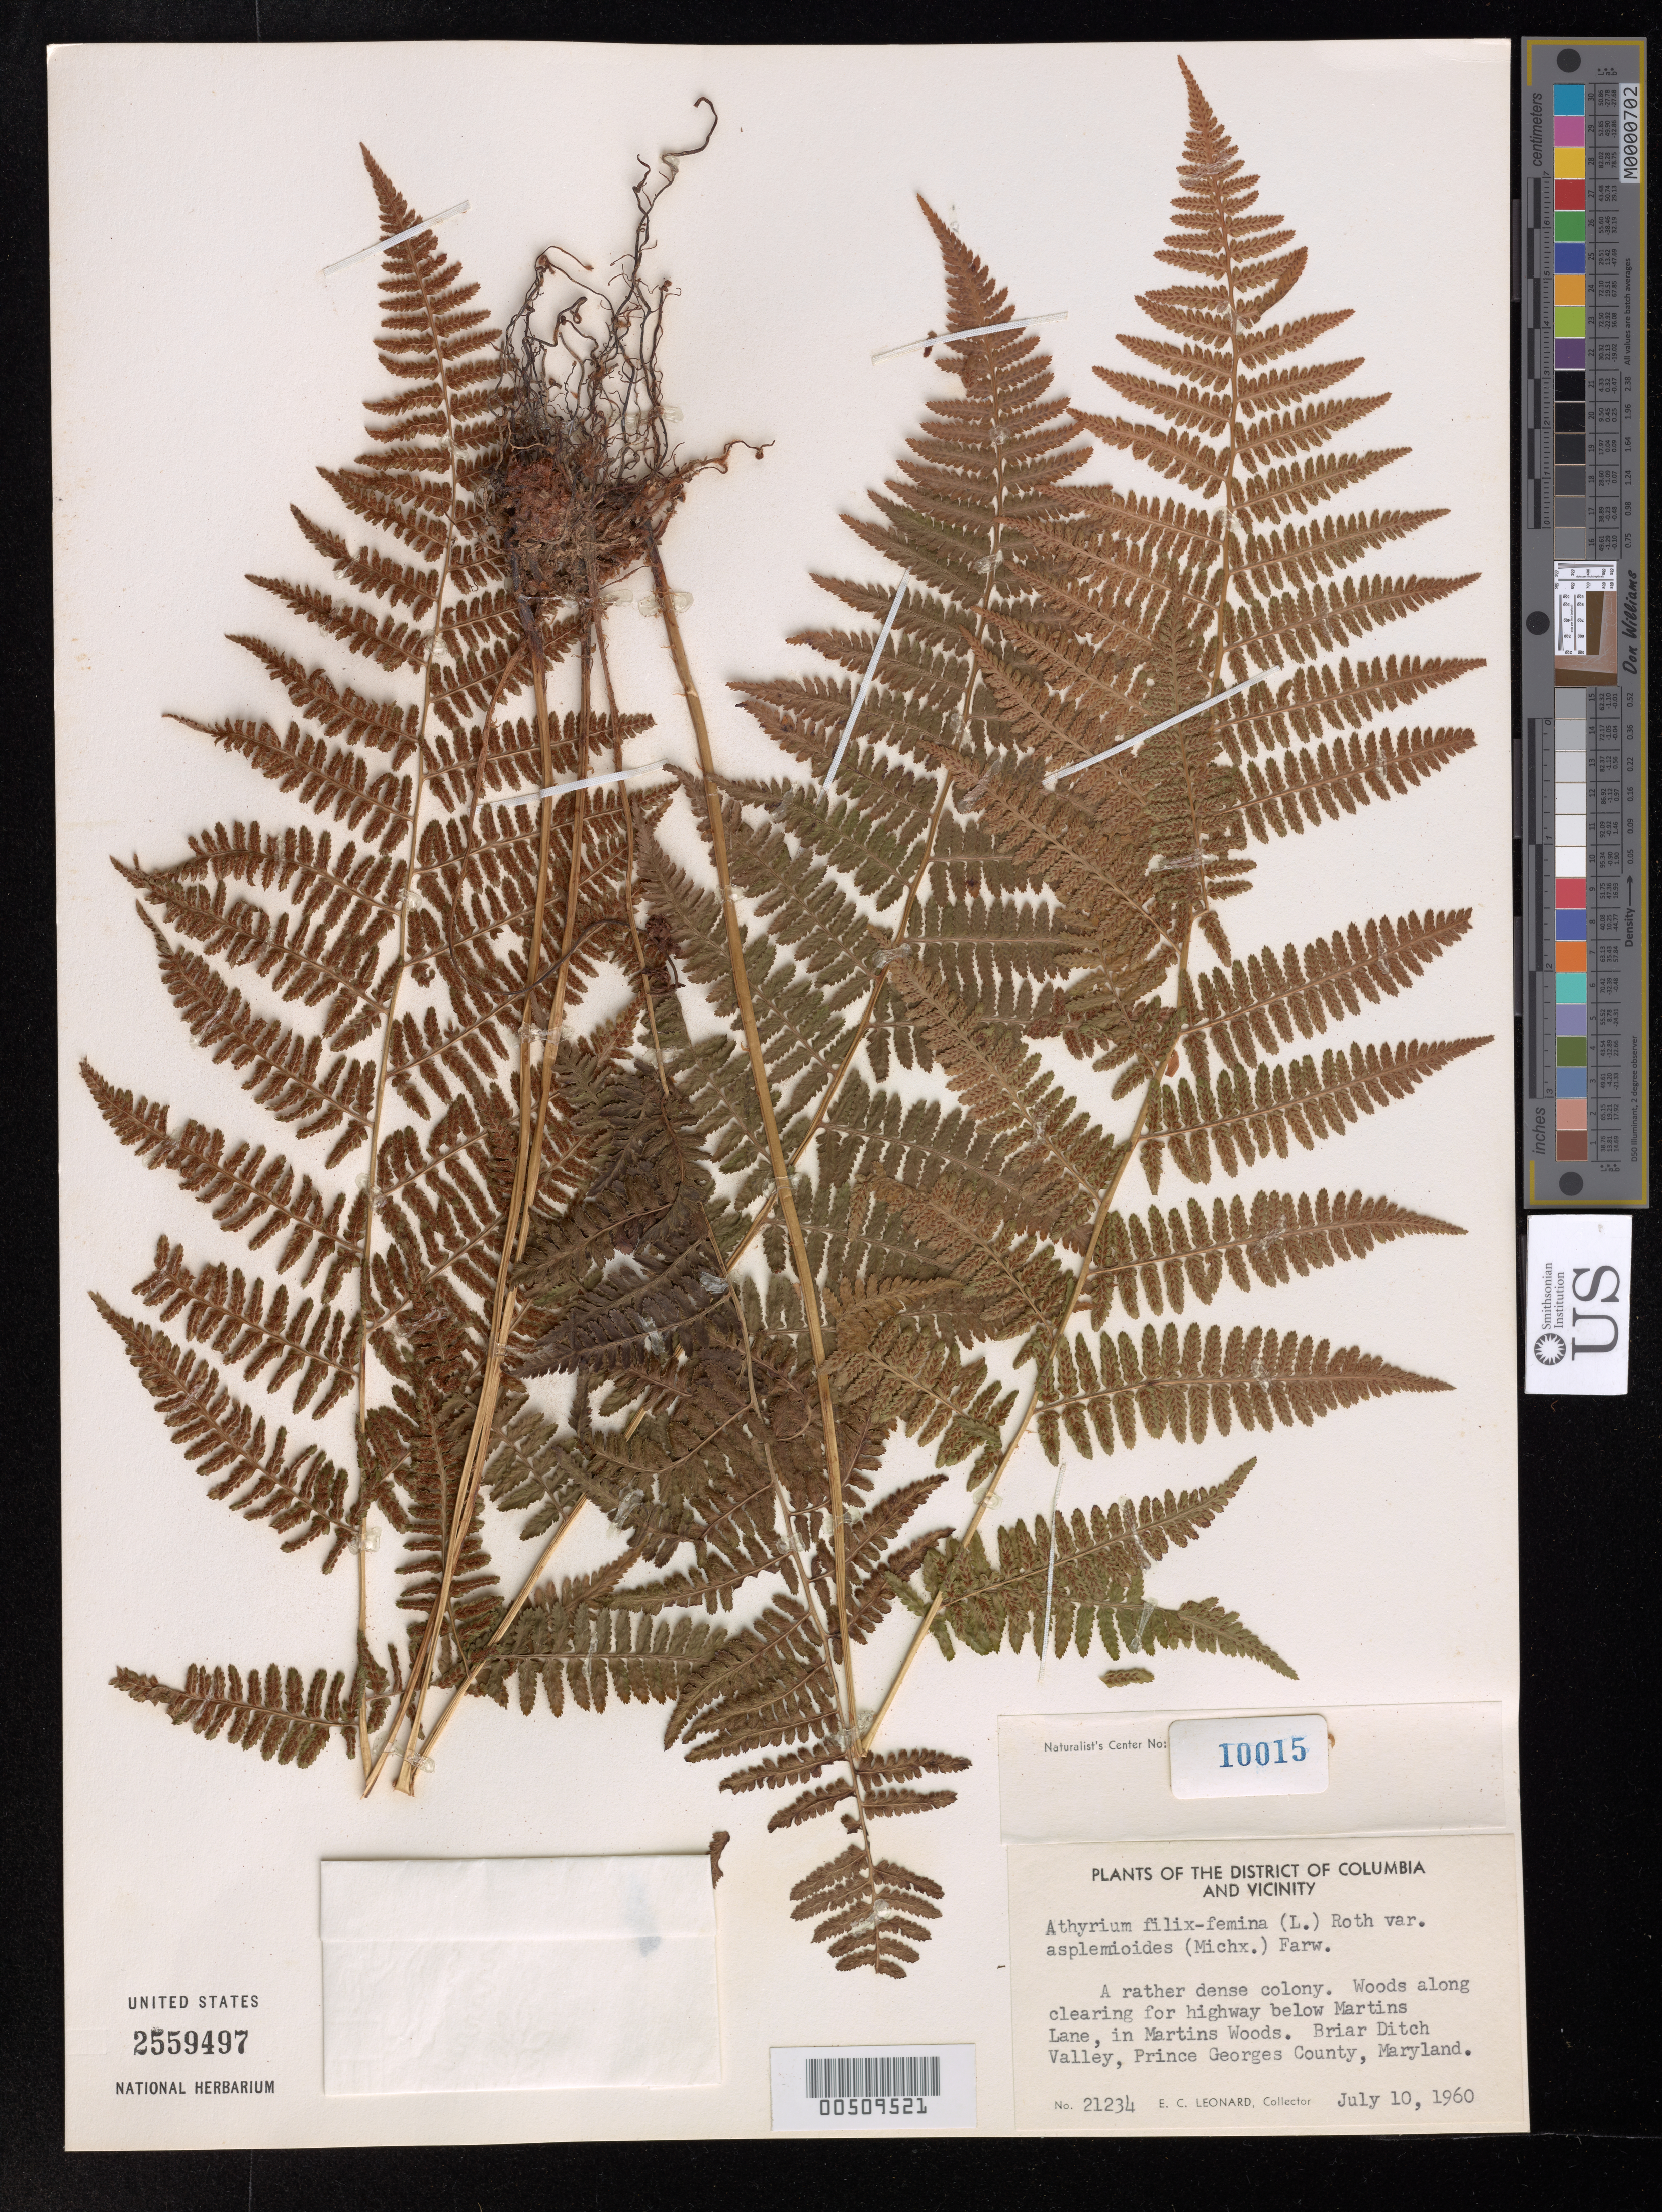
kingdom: Plantae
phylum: Tracheophyta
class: Polypodiopsida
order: Polypodiales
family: Athyriaceae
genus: Athyrium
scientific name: Athyrium filix-femina var. asplenioides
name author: (Michx.) Farw.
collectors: E. C. Leonard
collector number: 21234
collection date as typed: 10 Jul 1960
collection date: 1960-07-10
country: United States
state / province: Maryland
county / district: Prince George's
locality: Briar Ditch Valley, below Martin's Lane, Martins woods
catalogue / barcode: US 2559497